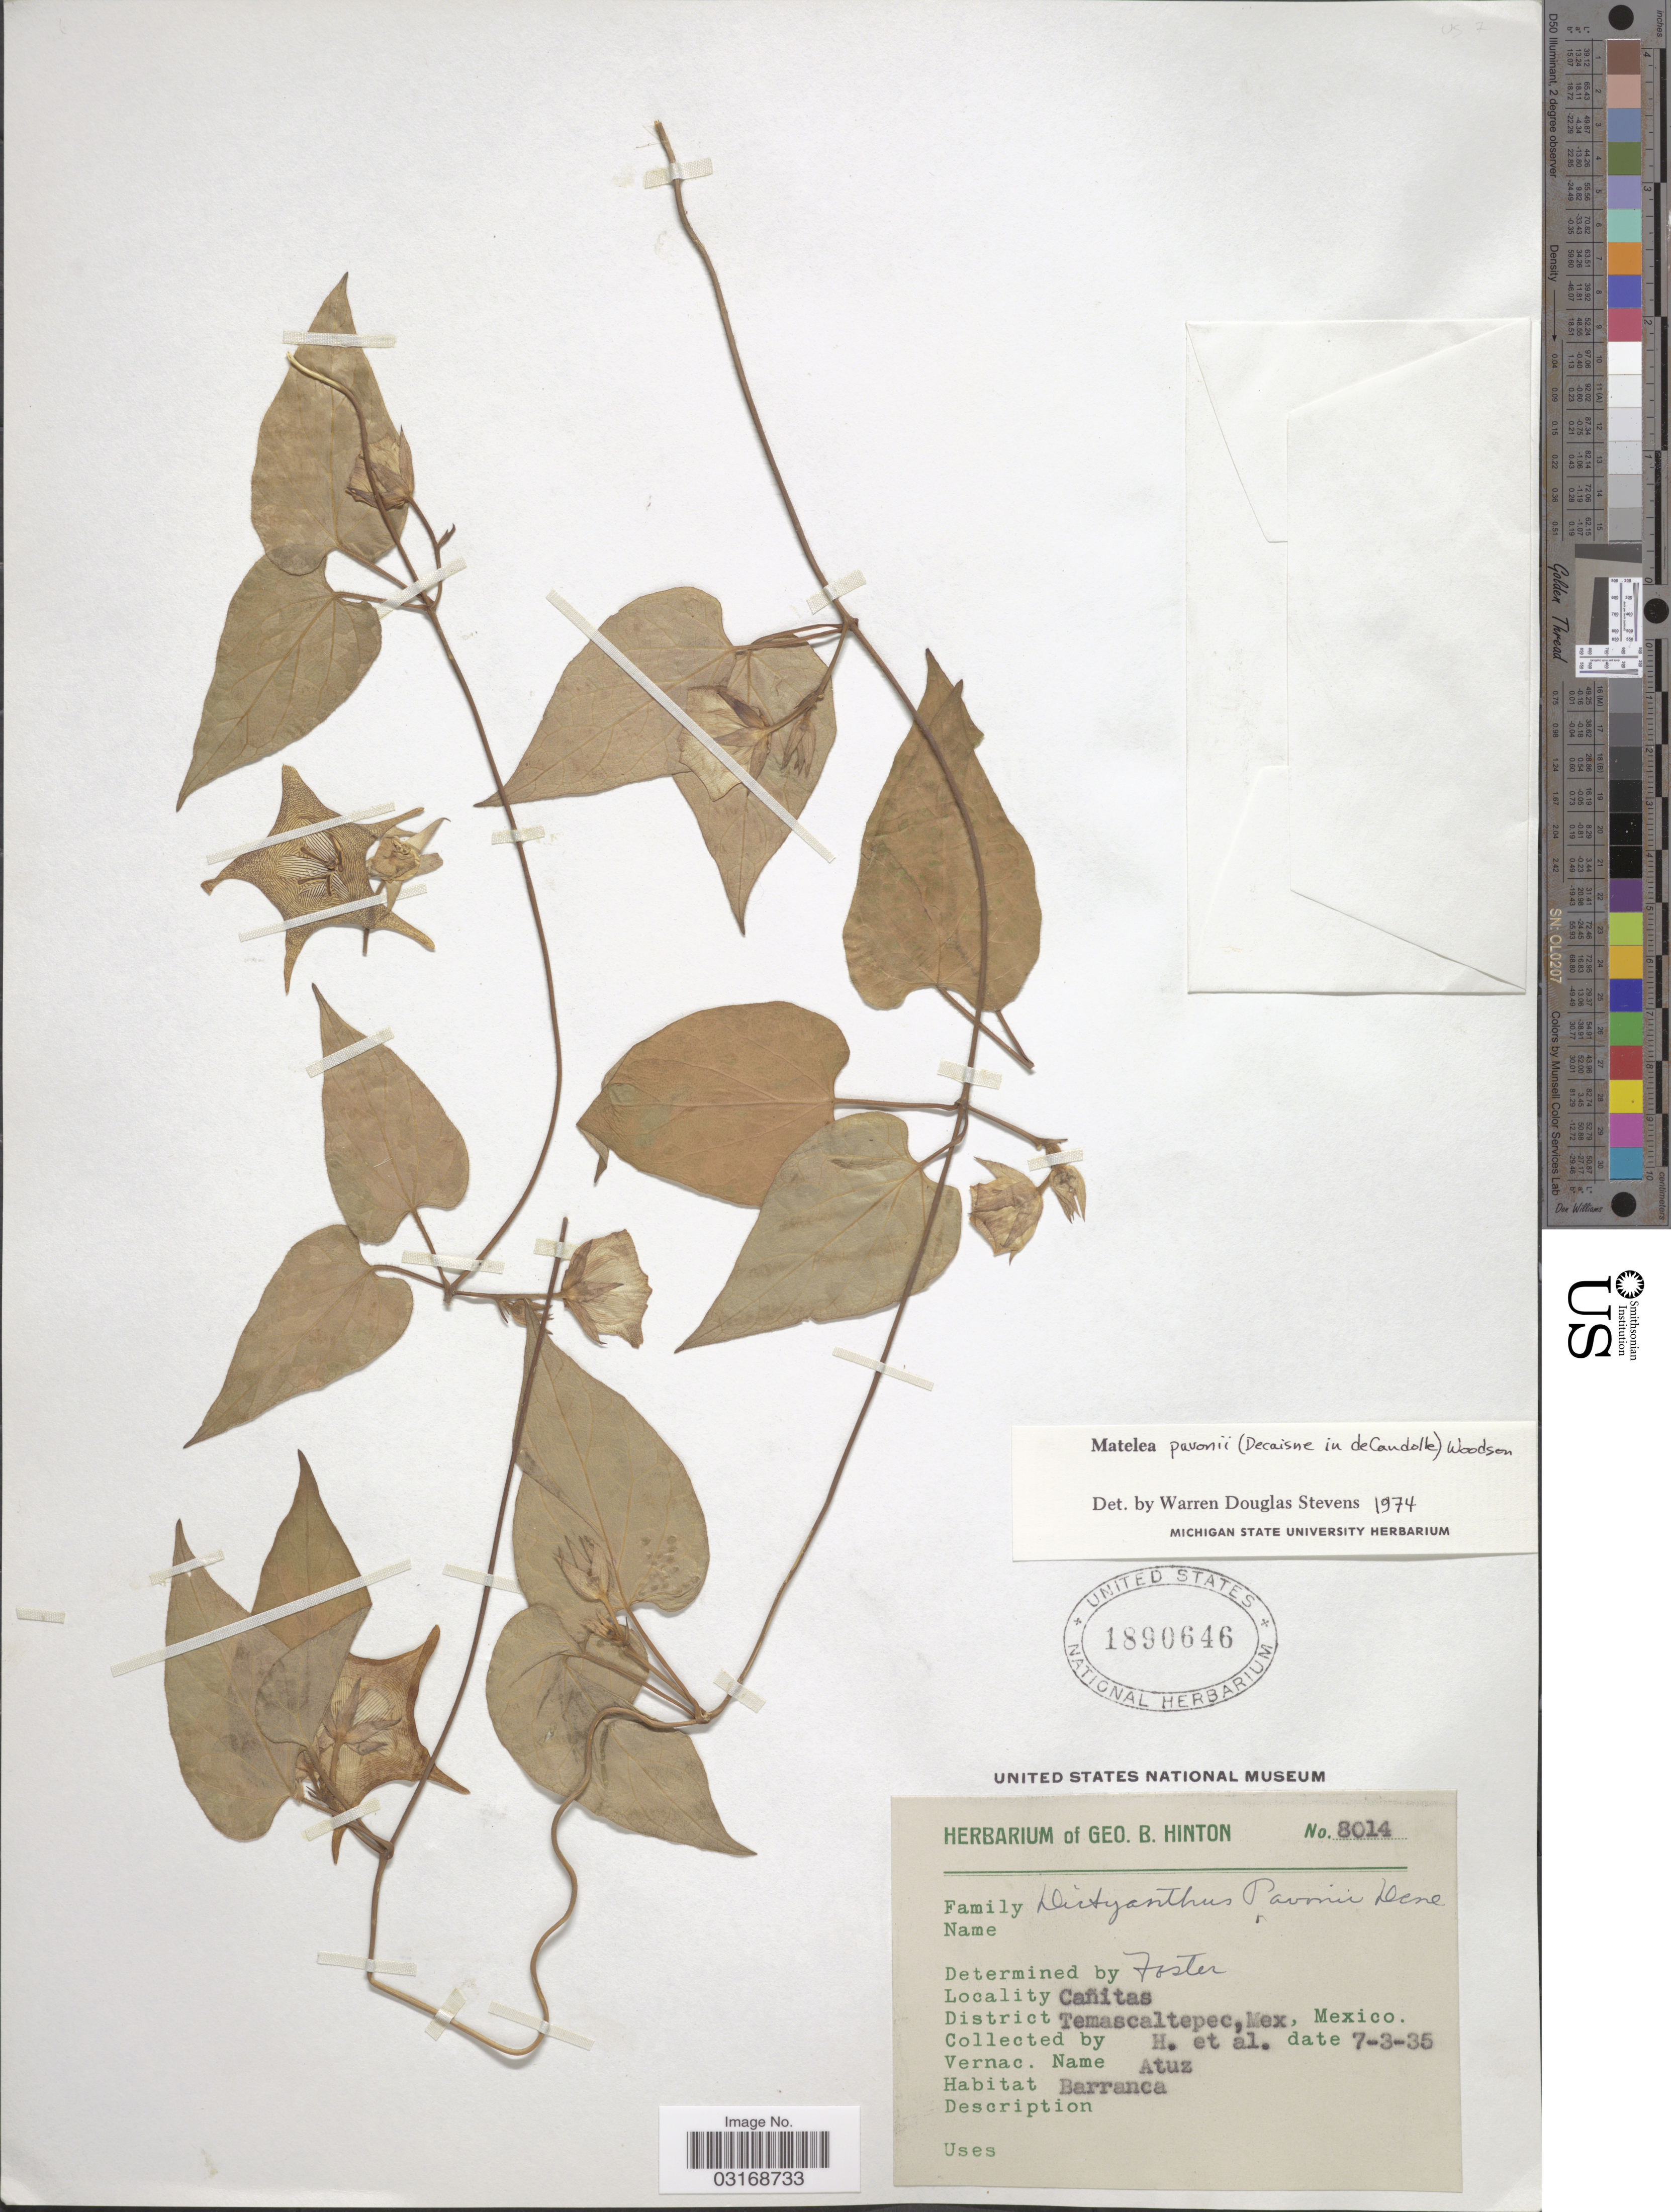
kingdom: Plantae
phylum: Tracheophyta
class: Magnoliopsida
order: Gentianales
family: Apocynaceae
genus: Matelea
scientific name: Matelea pavonii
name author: (Decne.) Woodson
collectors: G. B. Hinton & et al.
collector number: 8014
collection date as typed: Transcribed d/m/y: 7/3/35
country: Mexico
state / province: México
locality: Cañitas. District Temascaltepec, Mex.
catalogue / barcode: US 1890646